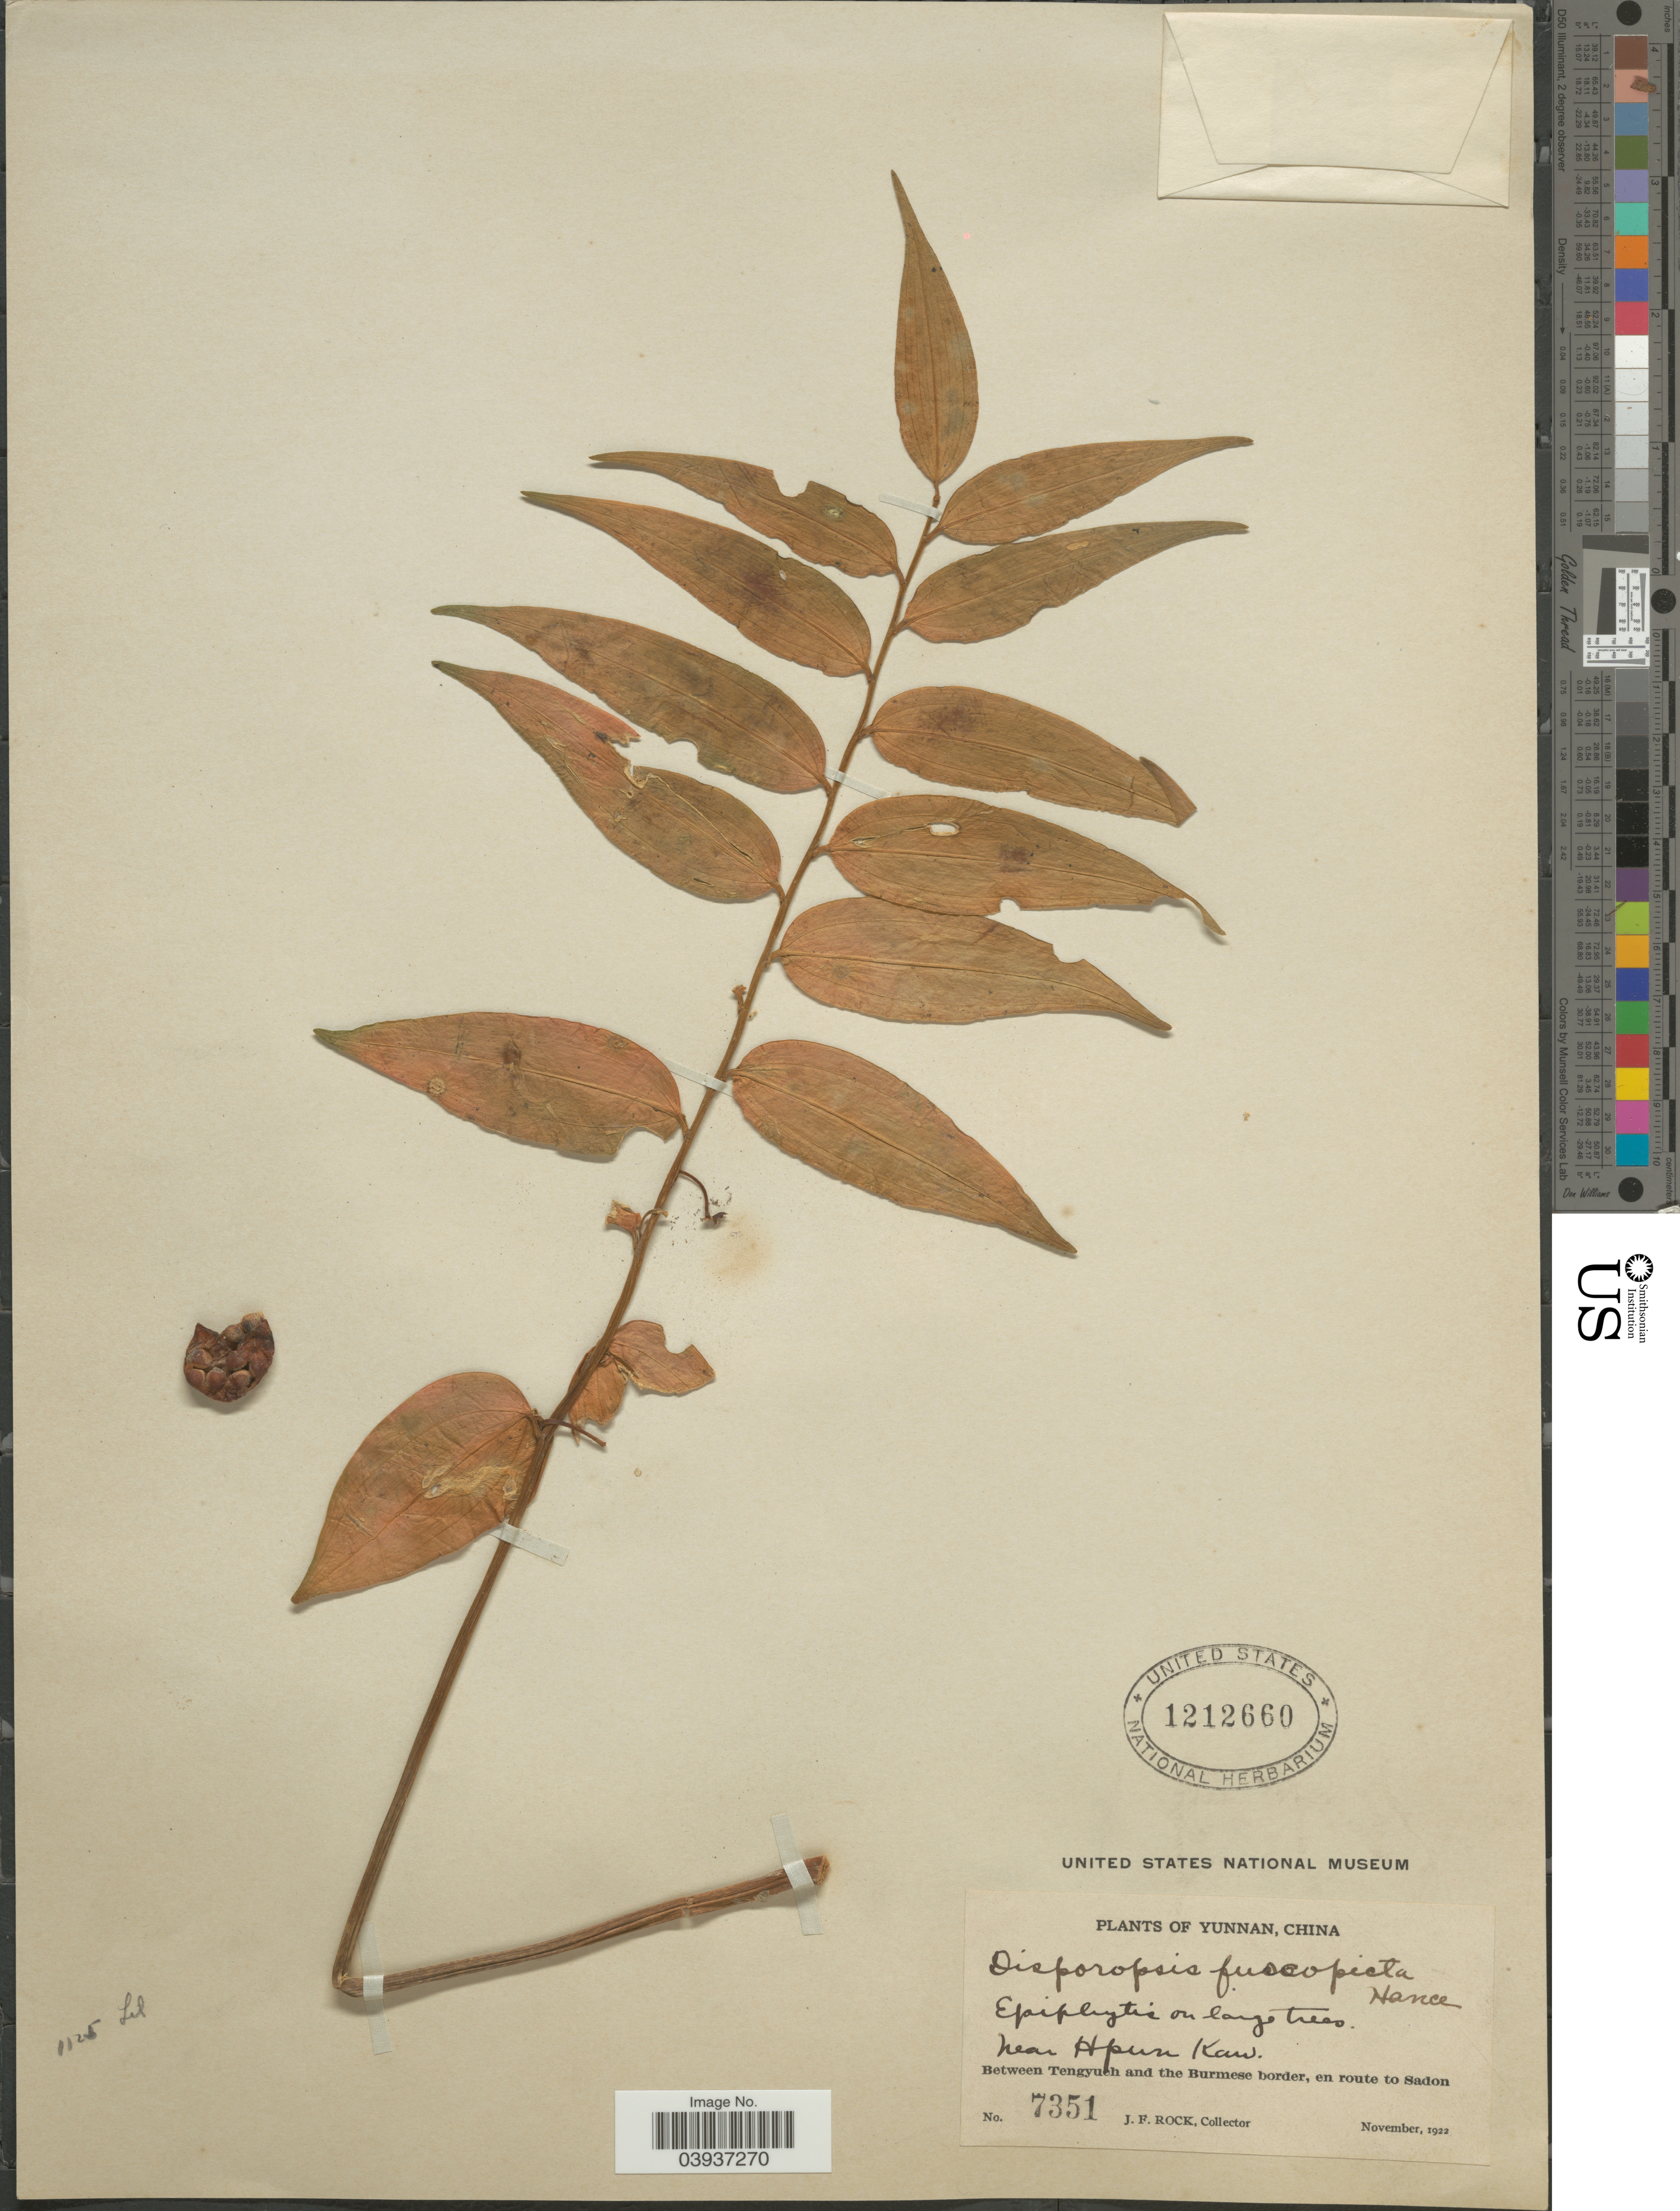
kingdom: Plantae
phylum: Tracheophyta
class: Liliopsida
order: Asparagales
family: Asparagaceae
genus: Disporopsis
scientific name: Disporopsis fuscopicta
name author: Hance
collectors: J. Rock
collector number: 7351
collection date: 1922-11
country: China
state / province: Yunnan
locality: Near Hpun [interpreted] Kaw. Between Tengyueh and the Burmese border, en route to Sadon.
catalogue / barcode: US 1212660